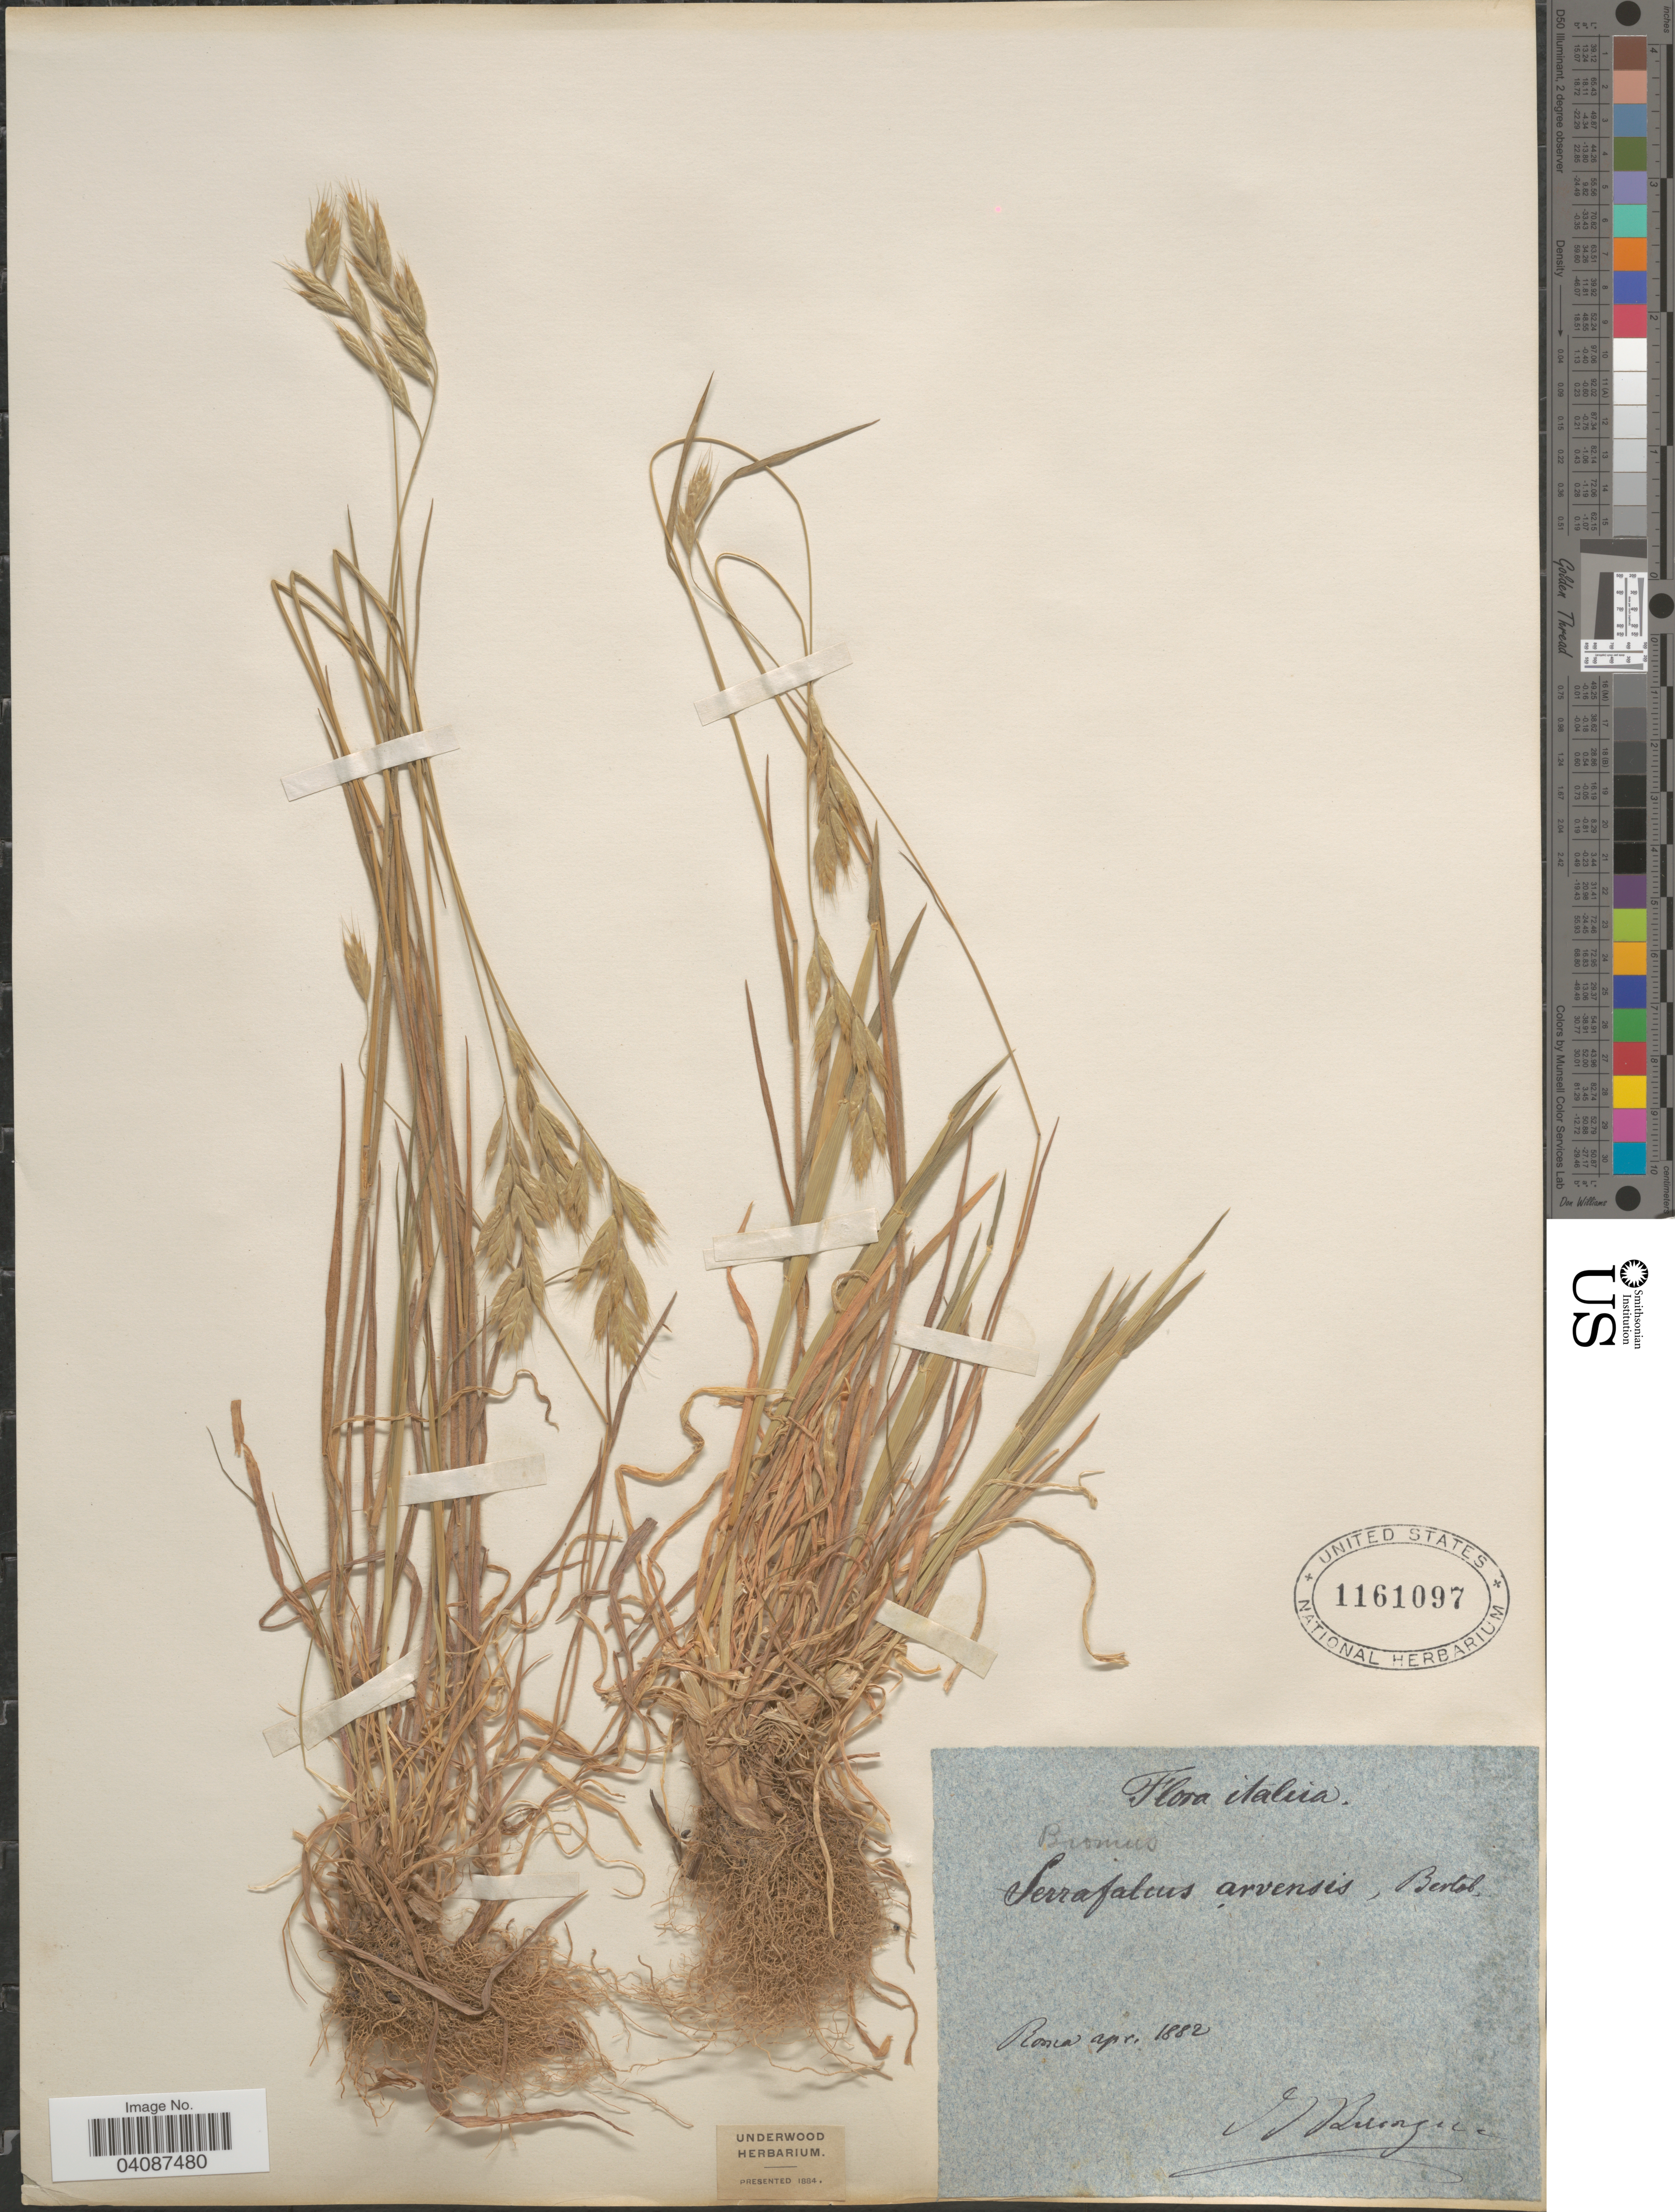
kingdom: Plantae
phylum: Tracheophyta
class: Liliopsida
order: Poales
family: Poaceae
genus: Bromus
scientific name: Bromus arvensis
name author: L.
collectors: G. Berenger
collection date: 1882-04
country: Italy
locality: Italica. Roma.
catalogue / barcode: US 1161097